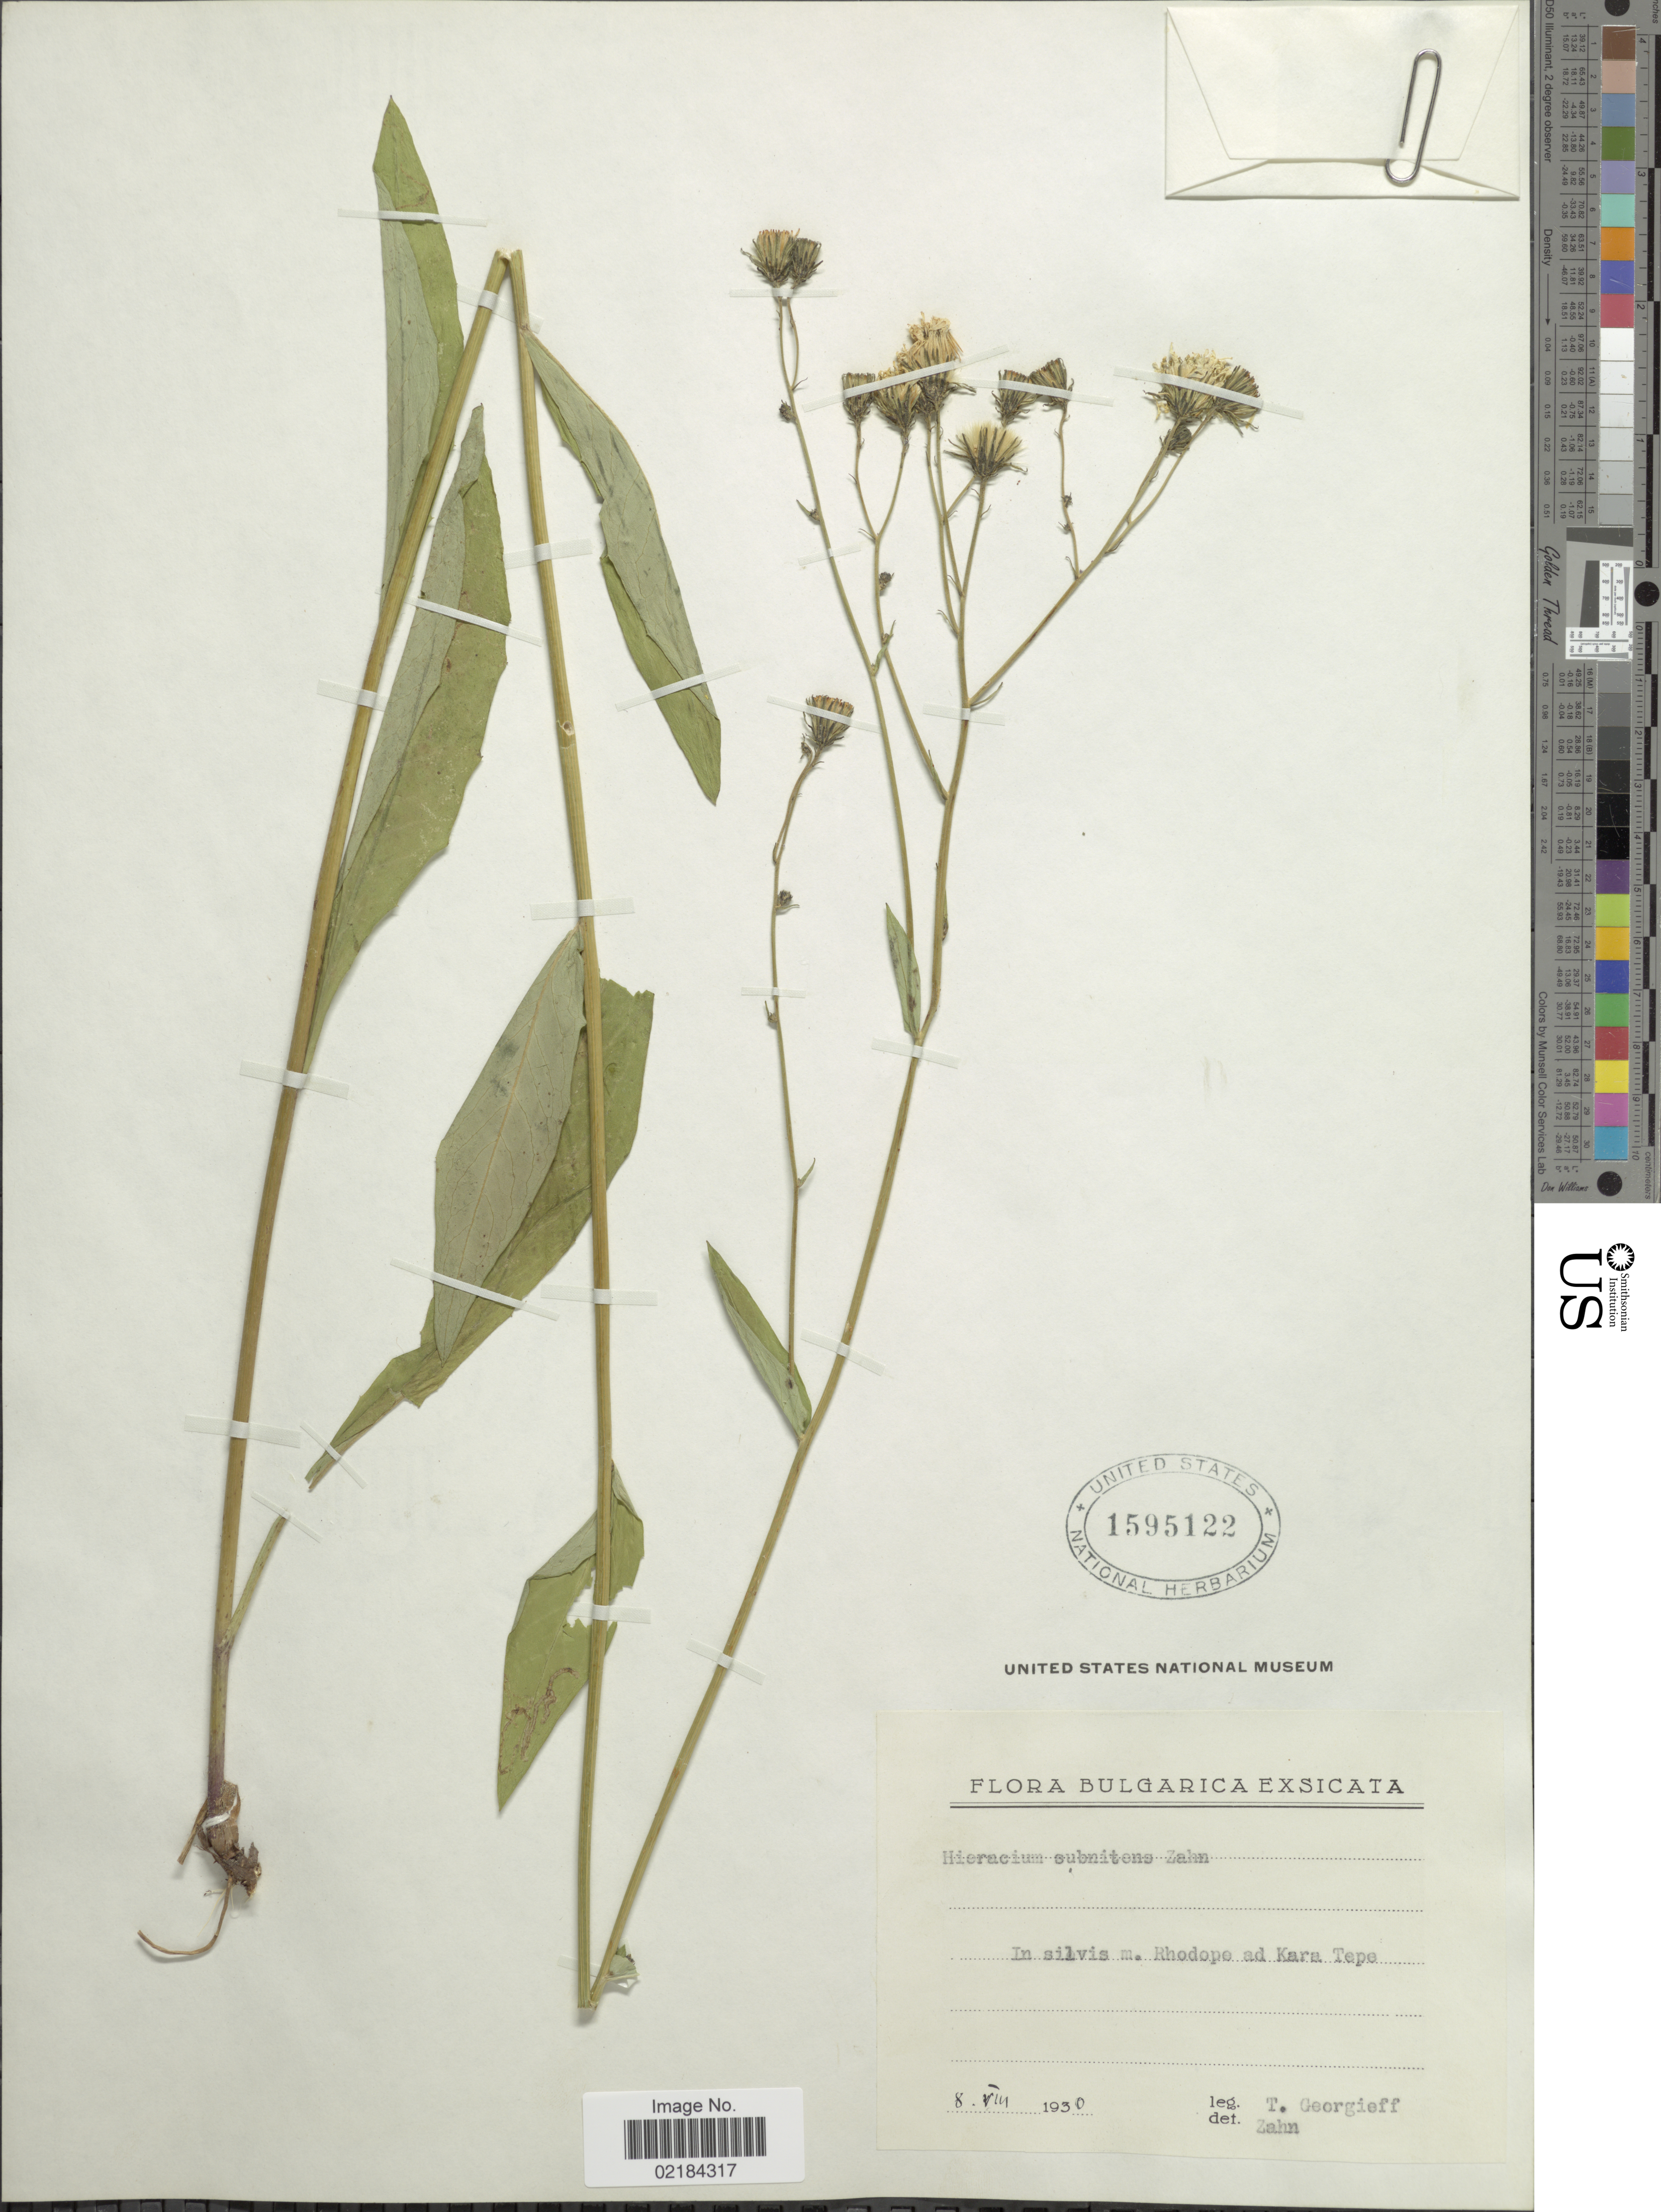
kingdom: Plantae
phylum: Tracheophyta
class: Magnoliopsida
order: Asterales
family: Asteraceae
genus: Hieracium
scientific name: Hieracium sparsum subsp. subnitens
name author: (Zahn) Greuter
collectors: T. Georgieff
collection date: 1930-08-08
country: Bulgaria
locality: Bulgarica. In silvis m. Rhodopo ad Kara Tepe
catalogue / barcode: US 1595122